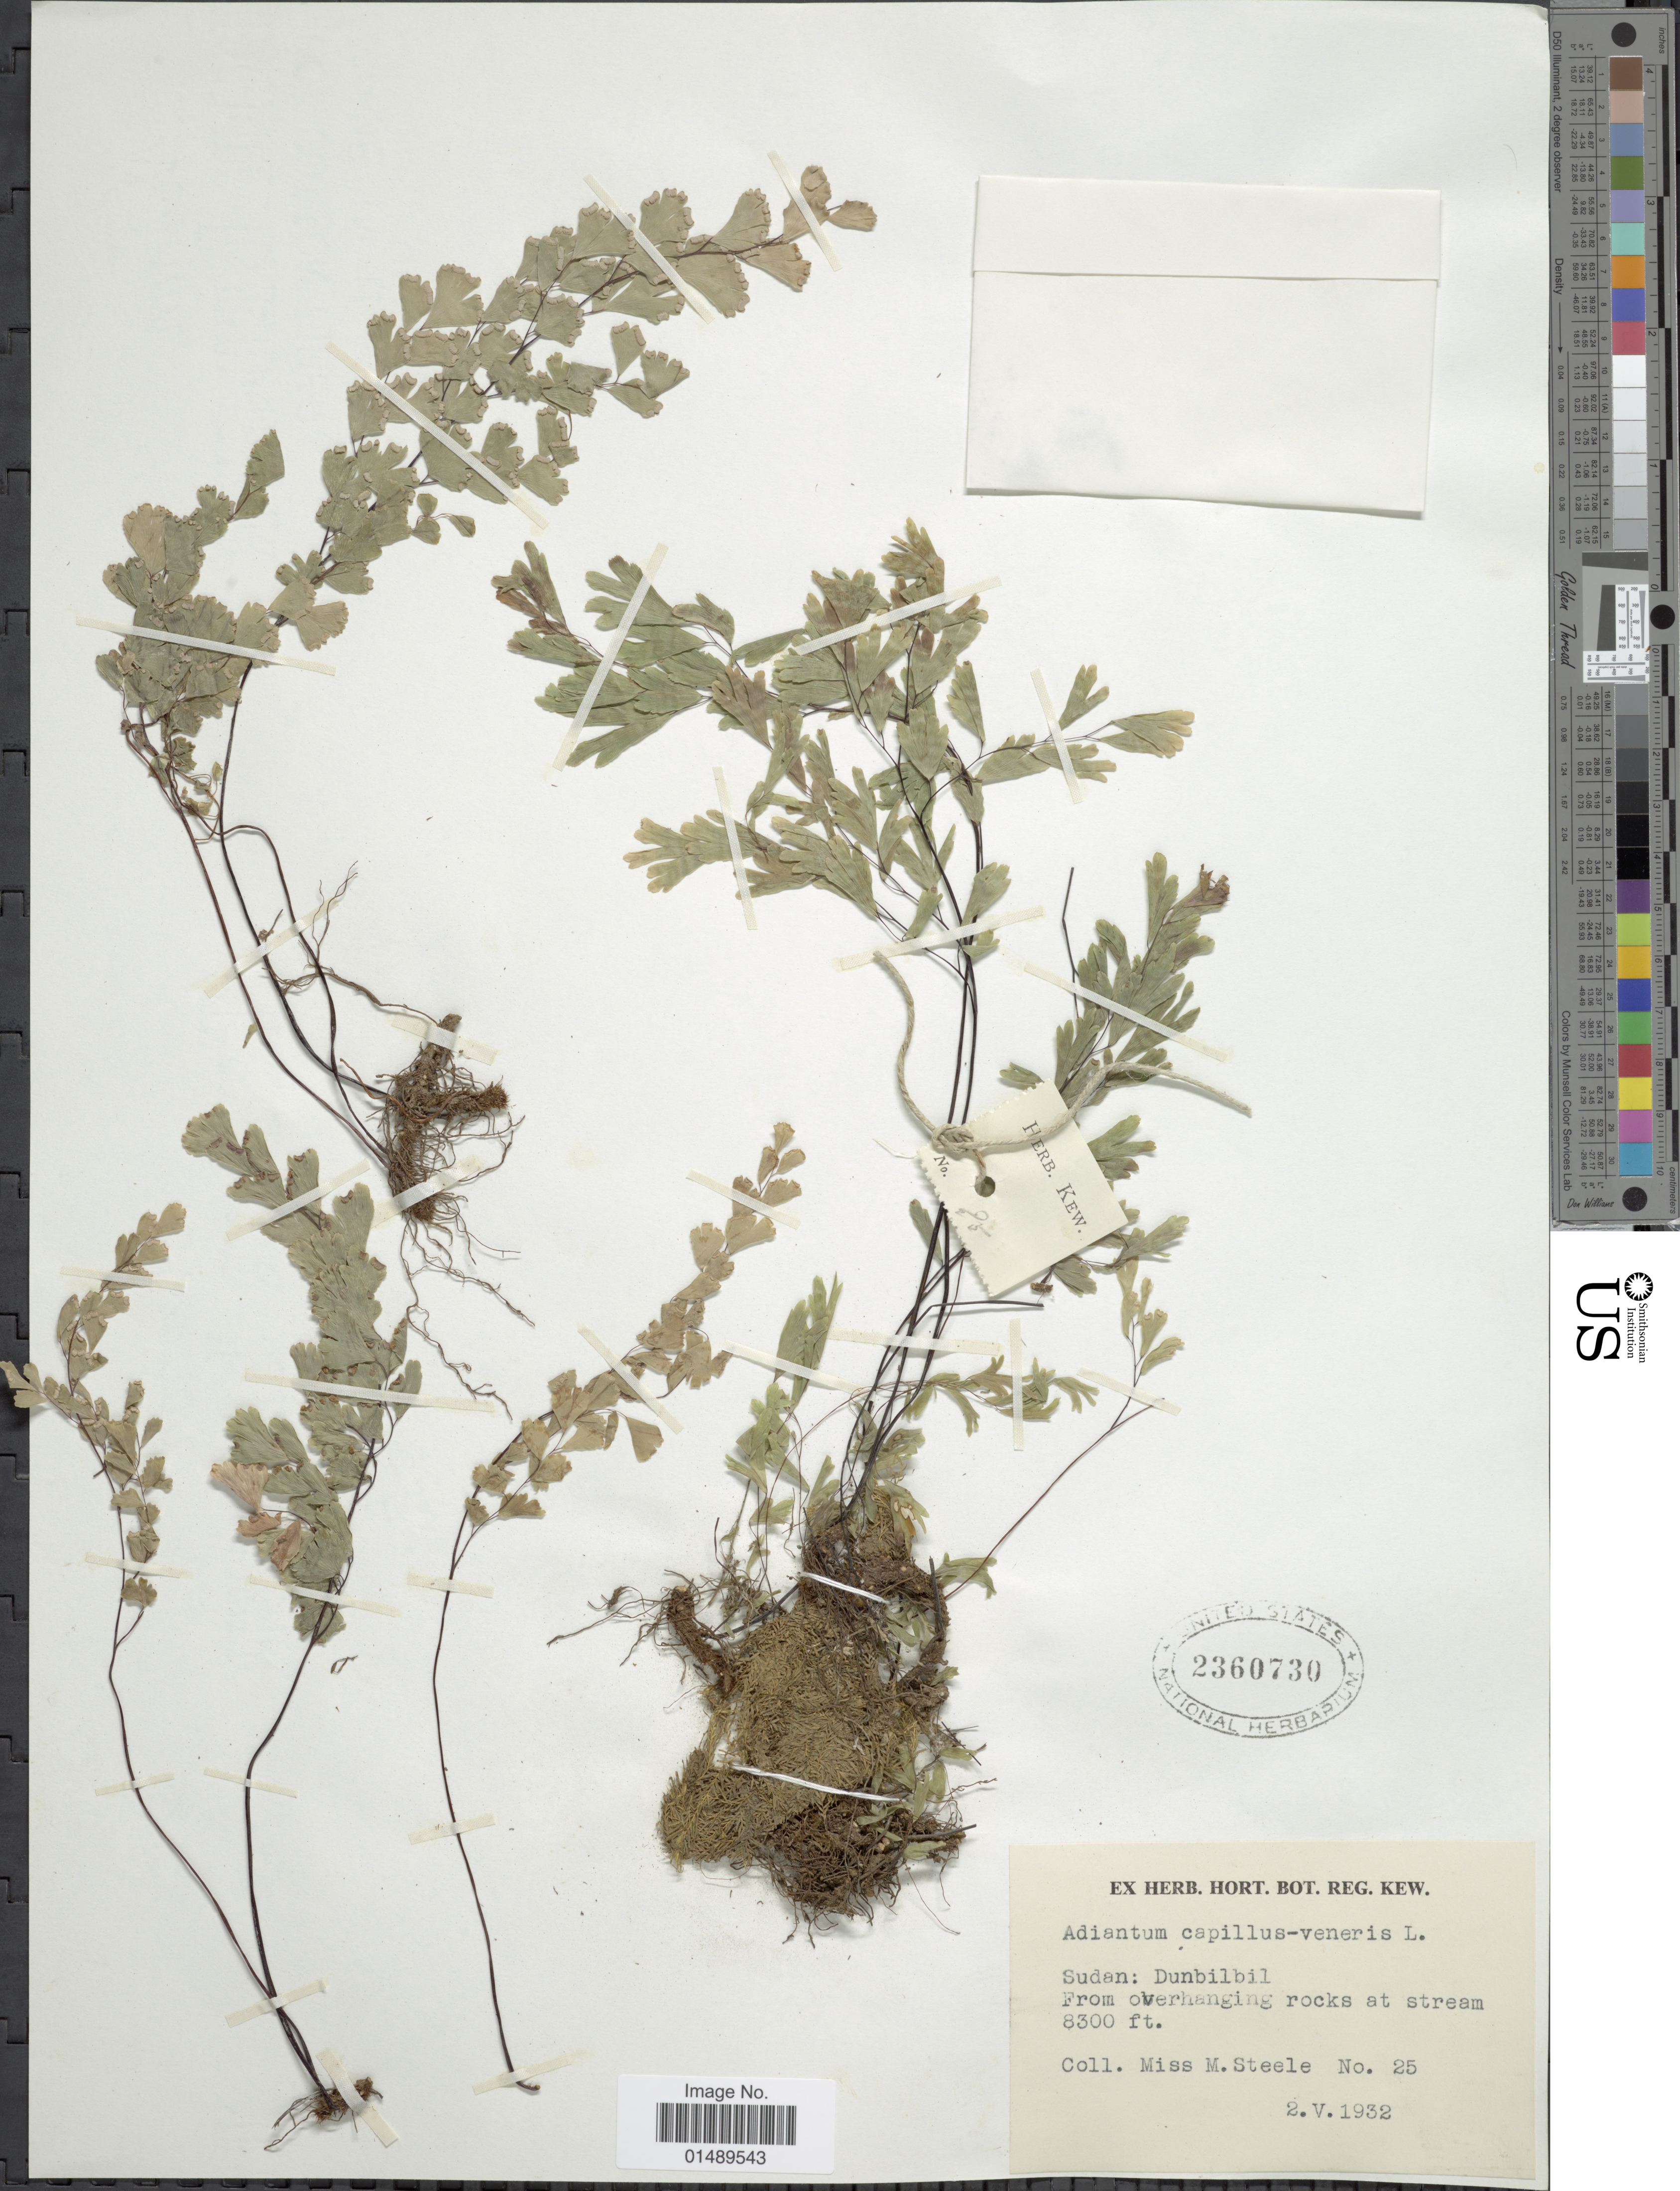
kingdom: Plantae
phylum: Tracheophyta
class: Polypodiopsida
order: Polypodiales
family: Pteridaceae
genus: Adiantum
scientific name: Adiantum capillus-veneris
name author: L.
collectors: Miss M. Steele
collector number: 25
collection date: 1932-05-02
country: Sudan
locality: Dunbilbil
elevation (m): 2530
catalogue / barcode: US 2360730